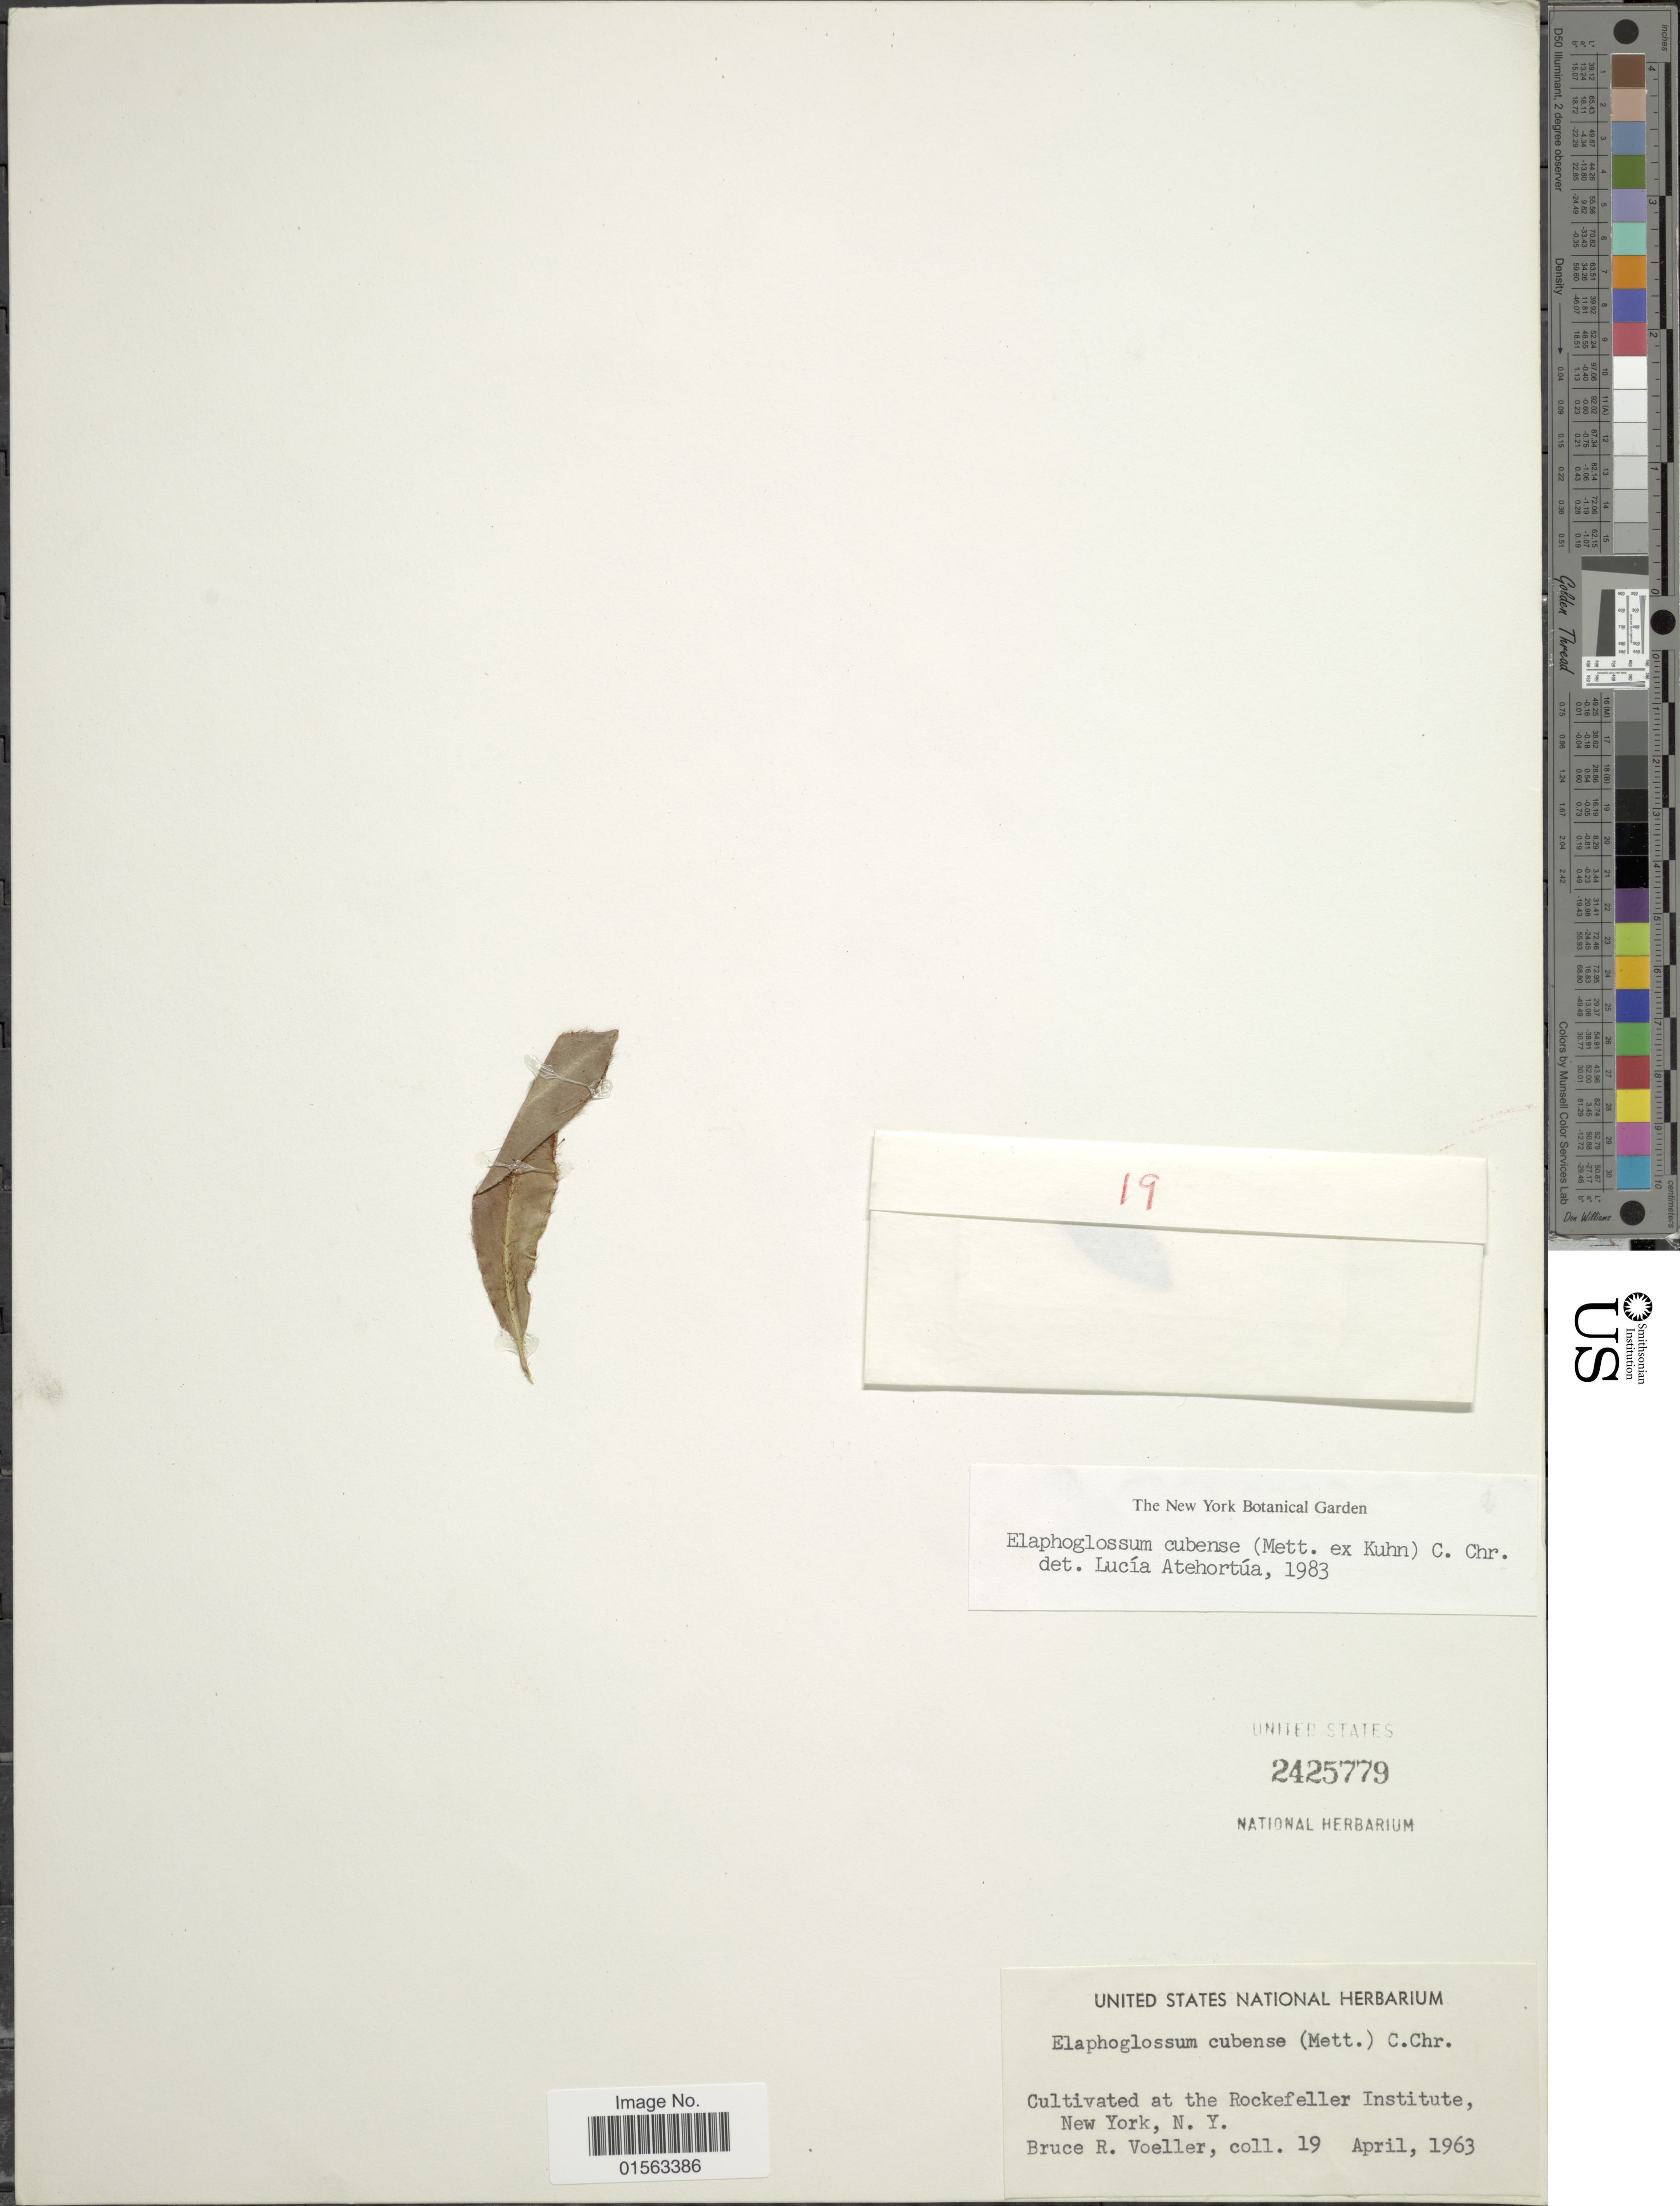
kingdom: Plantae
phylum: Tracheophyta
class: Polypodiopsida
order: Polypodiales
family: Dryopteridaceae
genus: Elaphoglossum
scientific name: Elaphoglossum cubense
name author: (Mett. ex Kuhn) C. Chr.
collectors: B. Voeller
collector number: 19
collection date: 1963-04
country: United States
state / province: New York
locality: Rockefeller Institute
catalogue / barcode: US 2425779